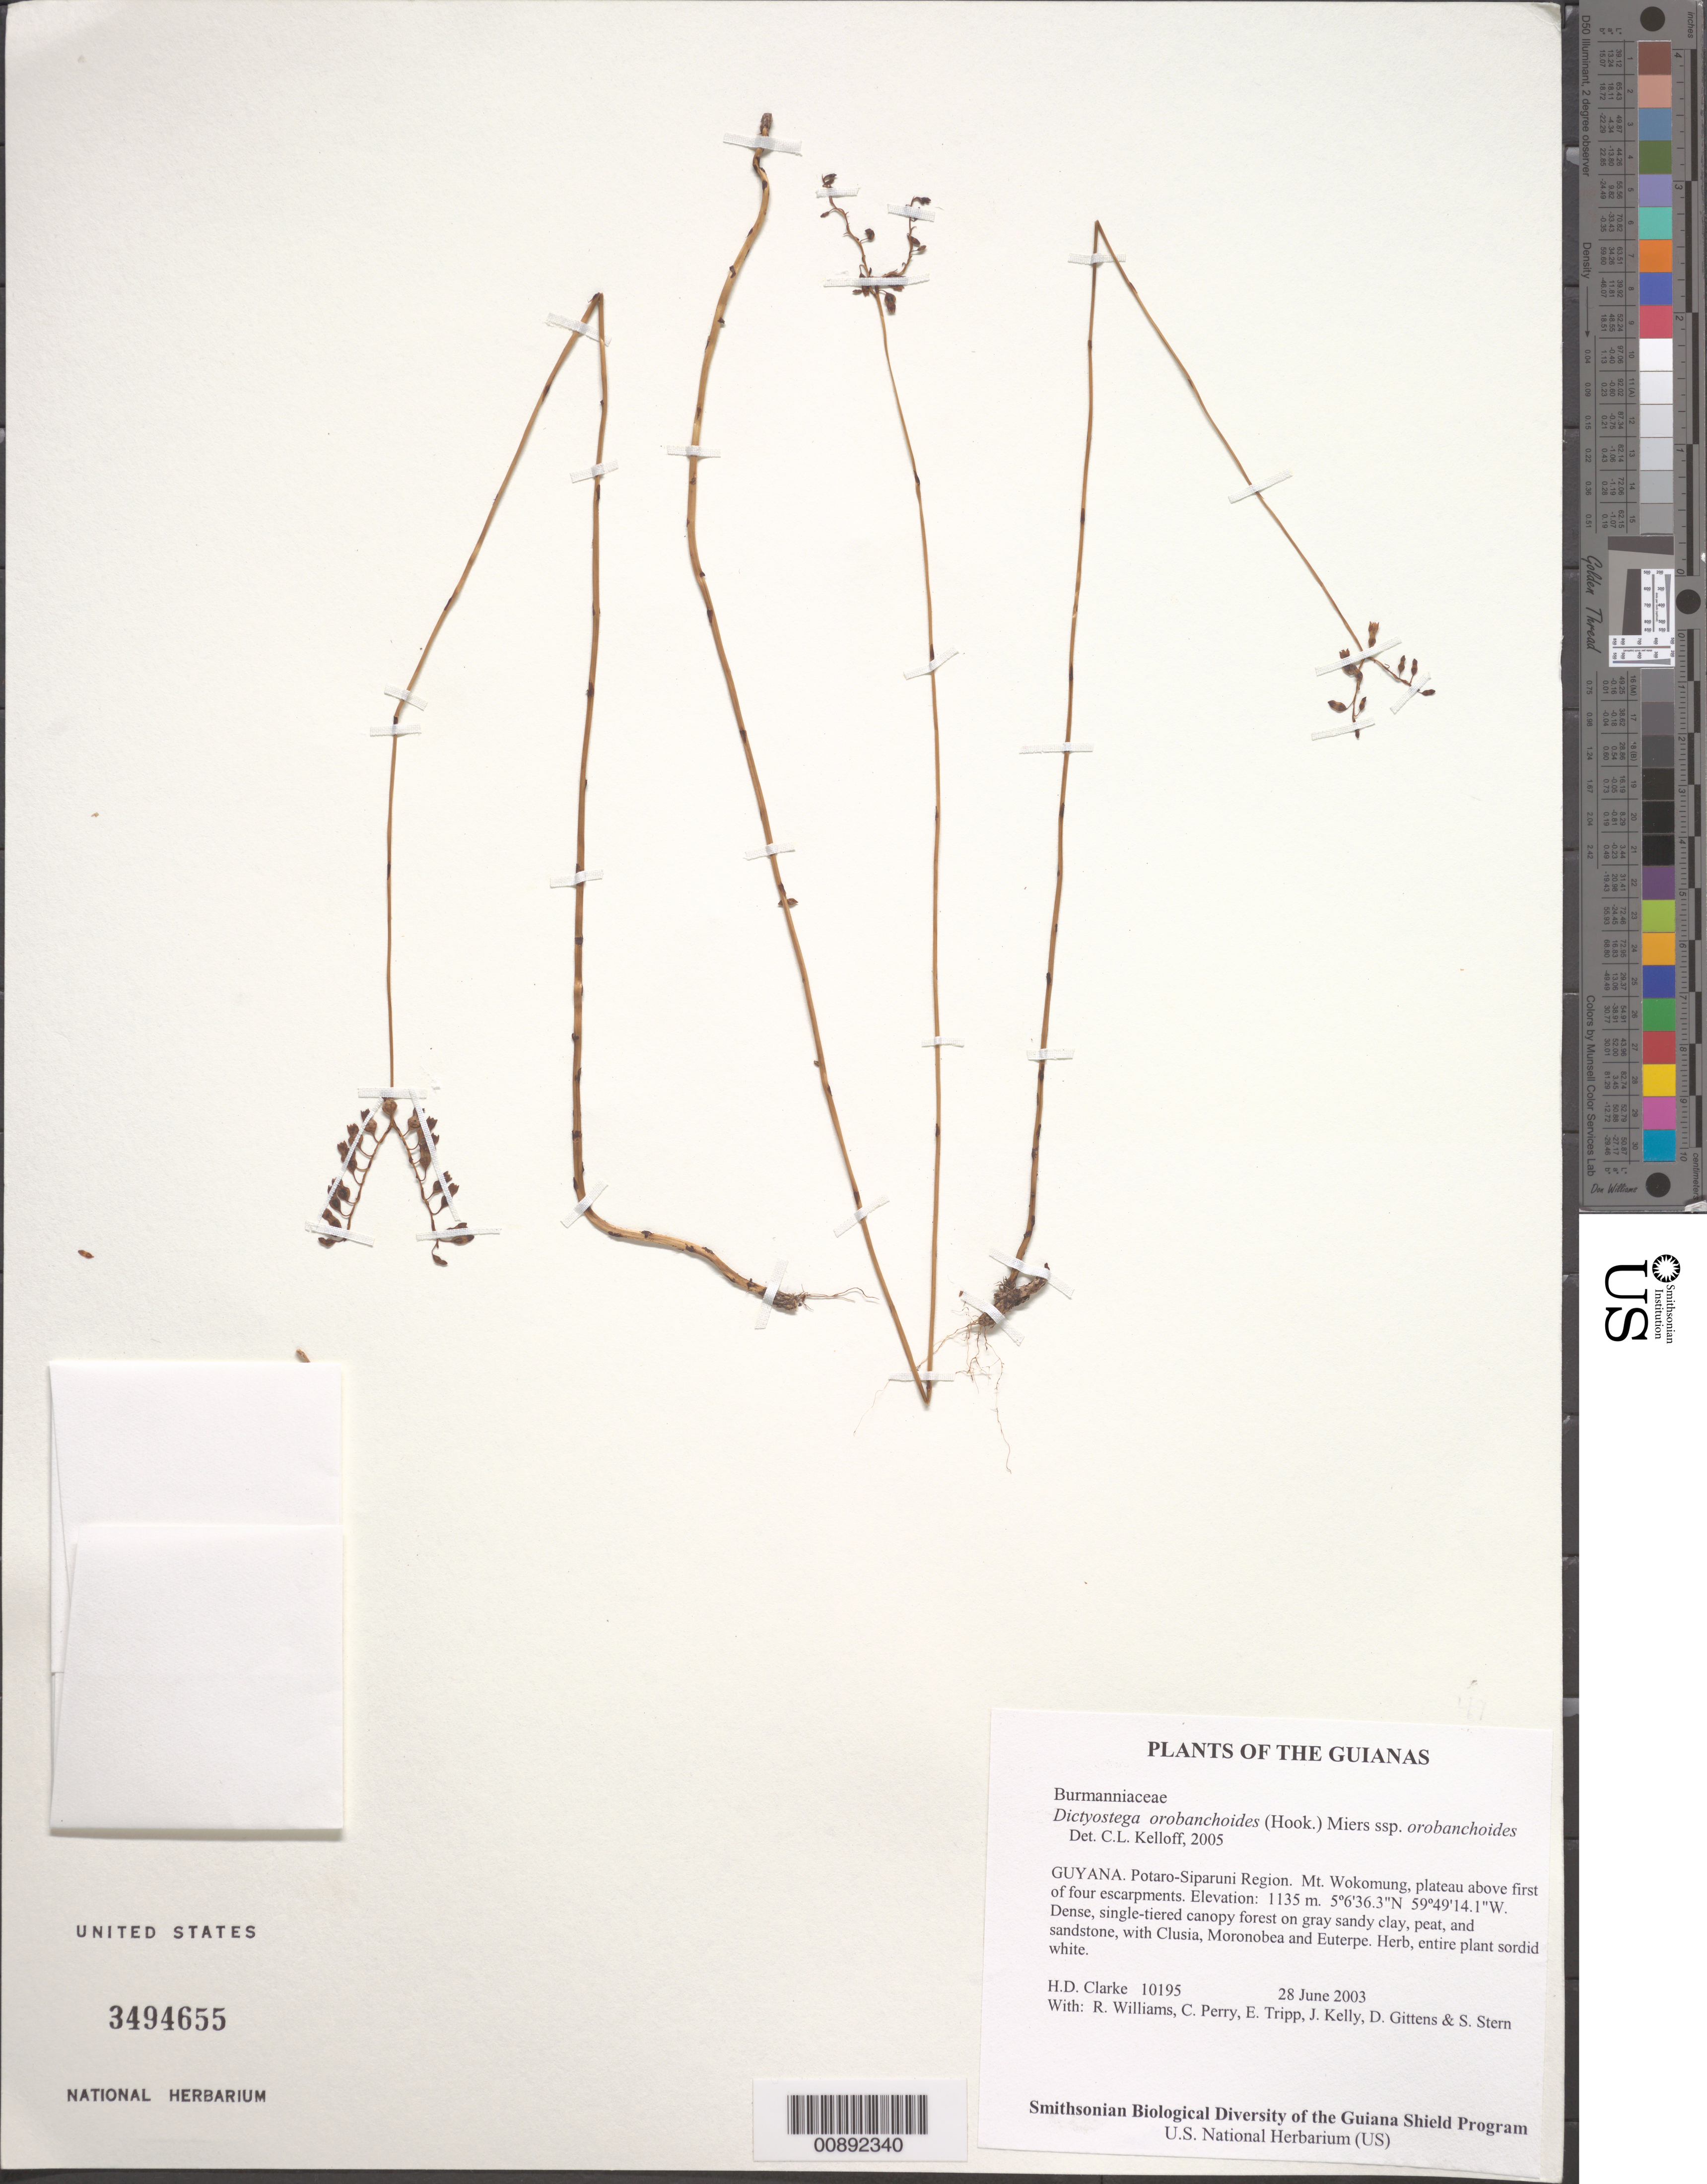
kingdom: Plantae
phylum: Tracheophyta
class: Liliopsida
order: Dioscoreales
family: Burmanniaceae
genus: Dictyostega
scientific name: Dictyostega orobanchoides subsp. orobanchoides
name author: (Hook.) Miers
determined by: Kelloff, Carol L., (US), Smithsonian Institution - National Museum of Natural History (UNITED STATES)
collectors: H. D. Clarke, R. Williams, C. Perry, E. Tripp, J. Kelly, D. Gittens & S. R. Stern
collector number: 10195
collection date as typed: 28 June 2003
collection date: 2003-06-28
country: Guyana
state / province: Potaro-Siparuni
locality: Mt. Wokomung, plateau above first of four escarpments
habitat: Dense, single-tiered canopy forest on gray sandy clay, peat, and sandstone, with Clusia, Moronobea and Euterpe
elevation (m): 1135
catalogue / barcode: US 3494655